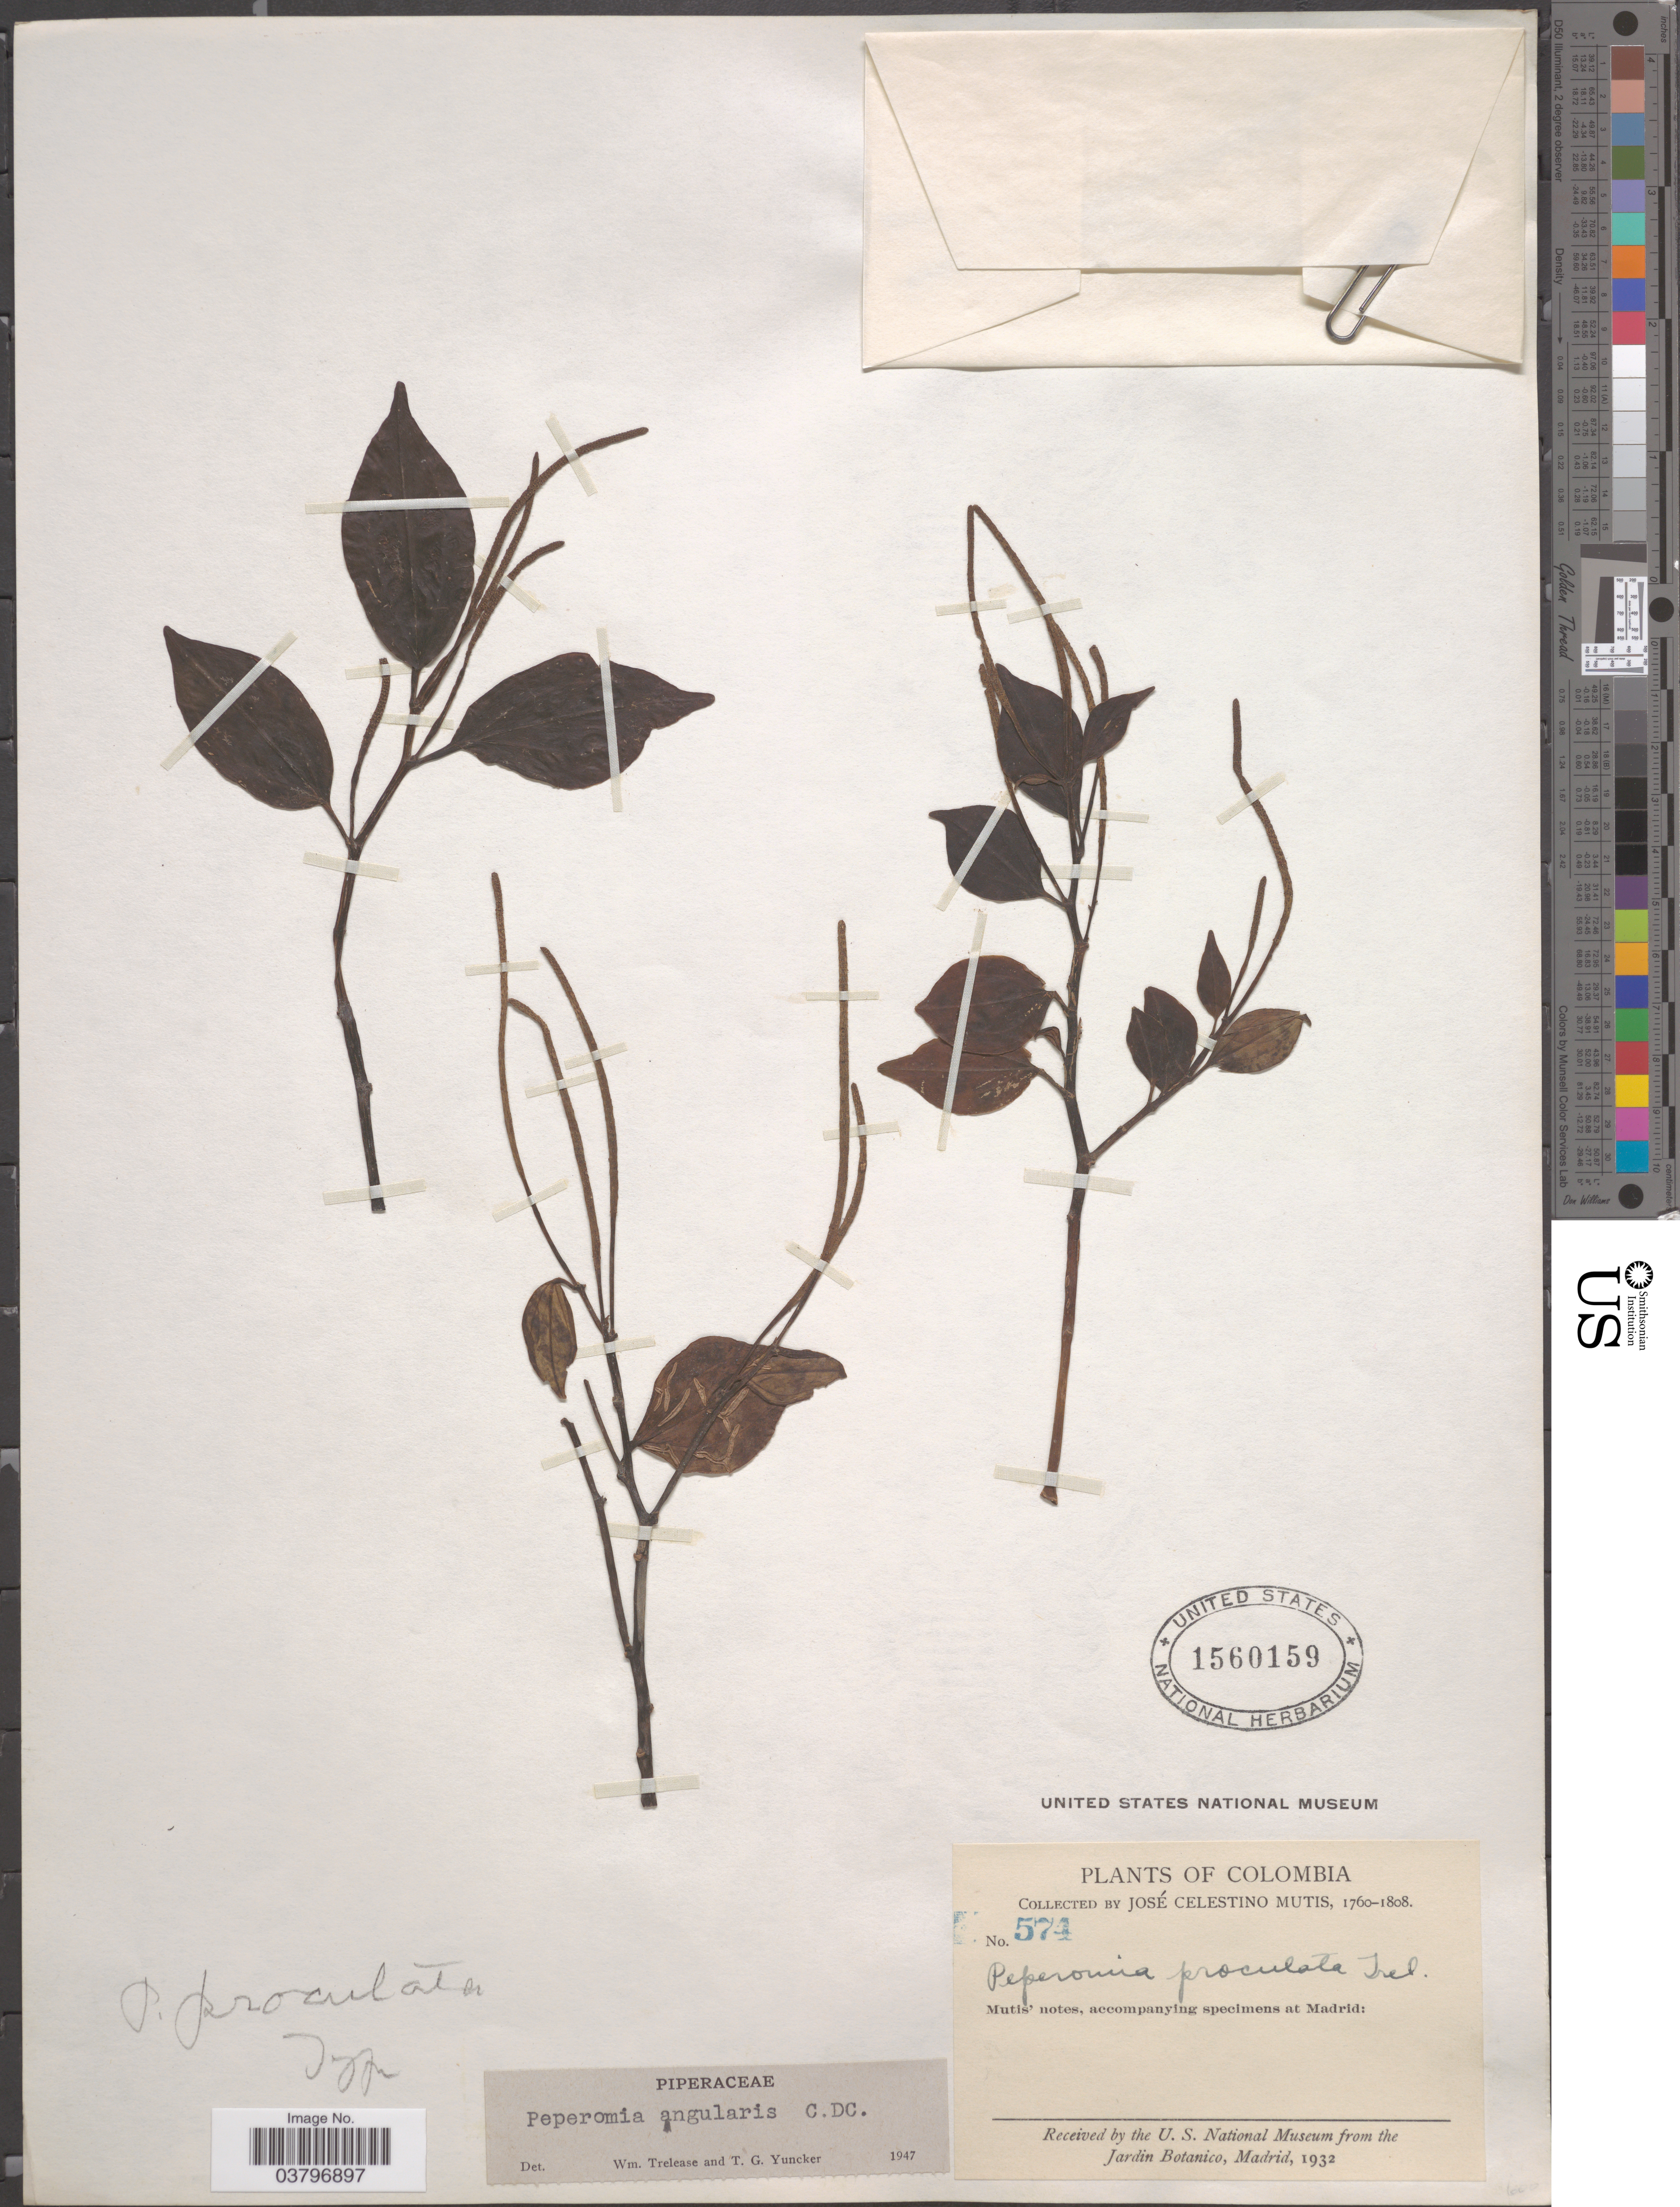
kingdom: Plantae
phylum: Tracheophyta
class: Magnoliopsida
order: Piperales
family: Piperaceae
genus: Peperomia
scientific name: Peperomia angularis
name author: C. DC.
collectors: J. C. B. Mutis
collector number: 574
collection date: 1760/1808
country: Colombia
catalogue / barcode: US 1560159